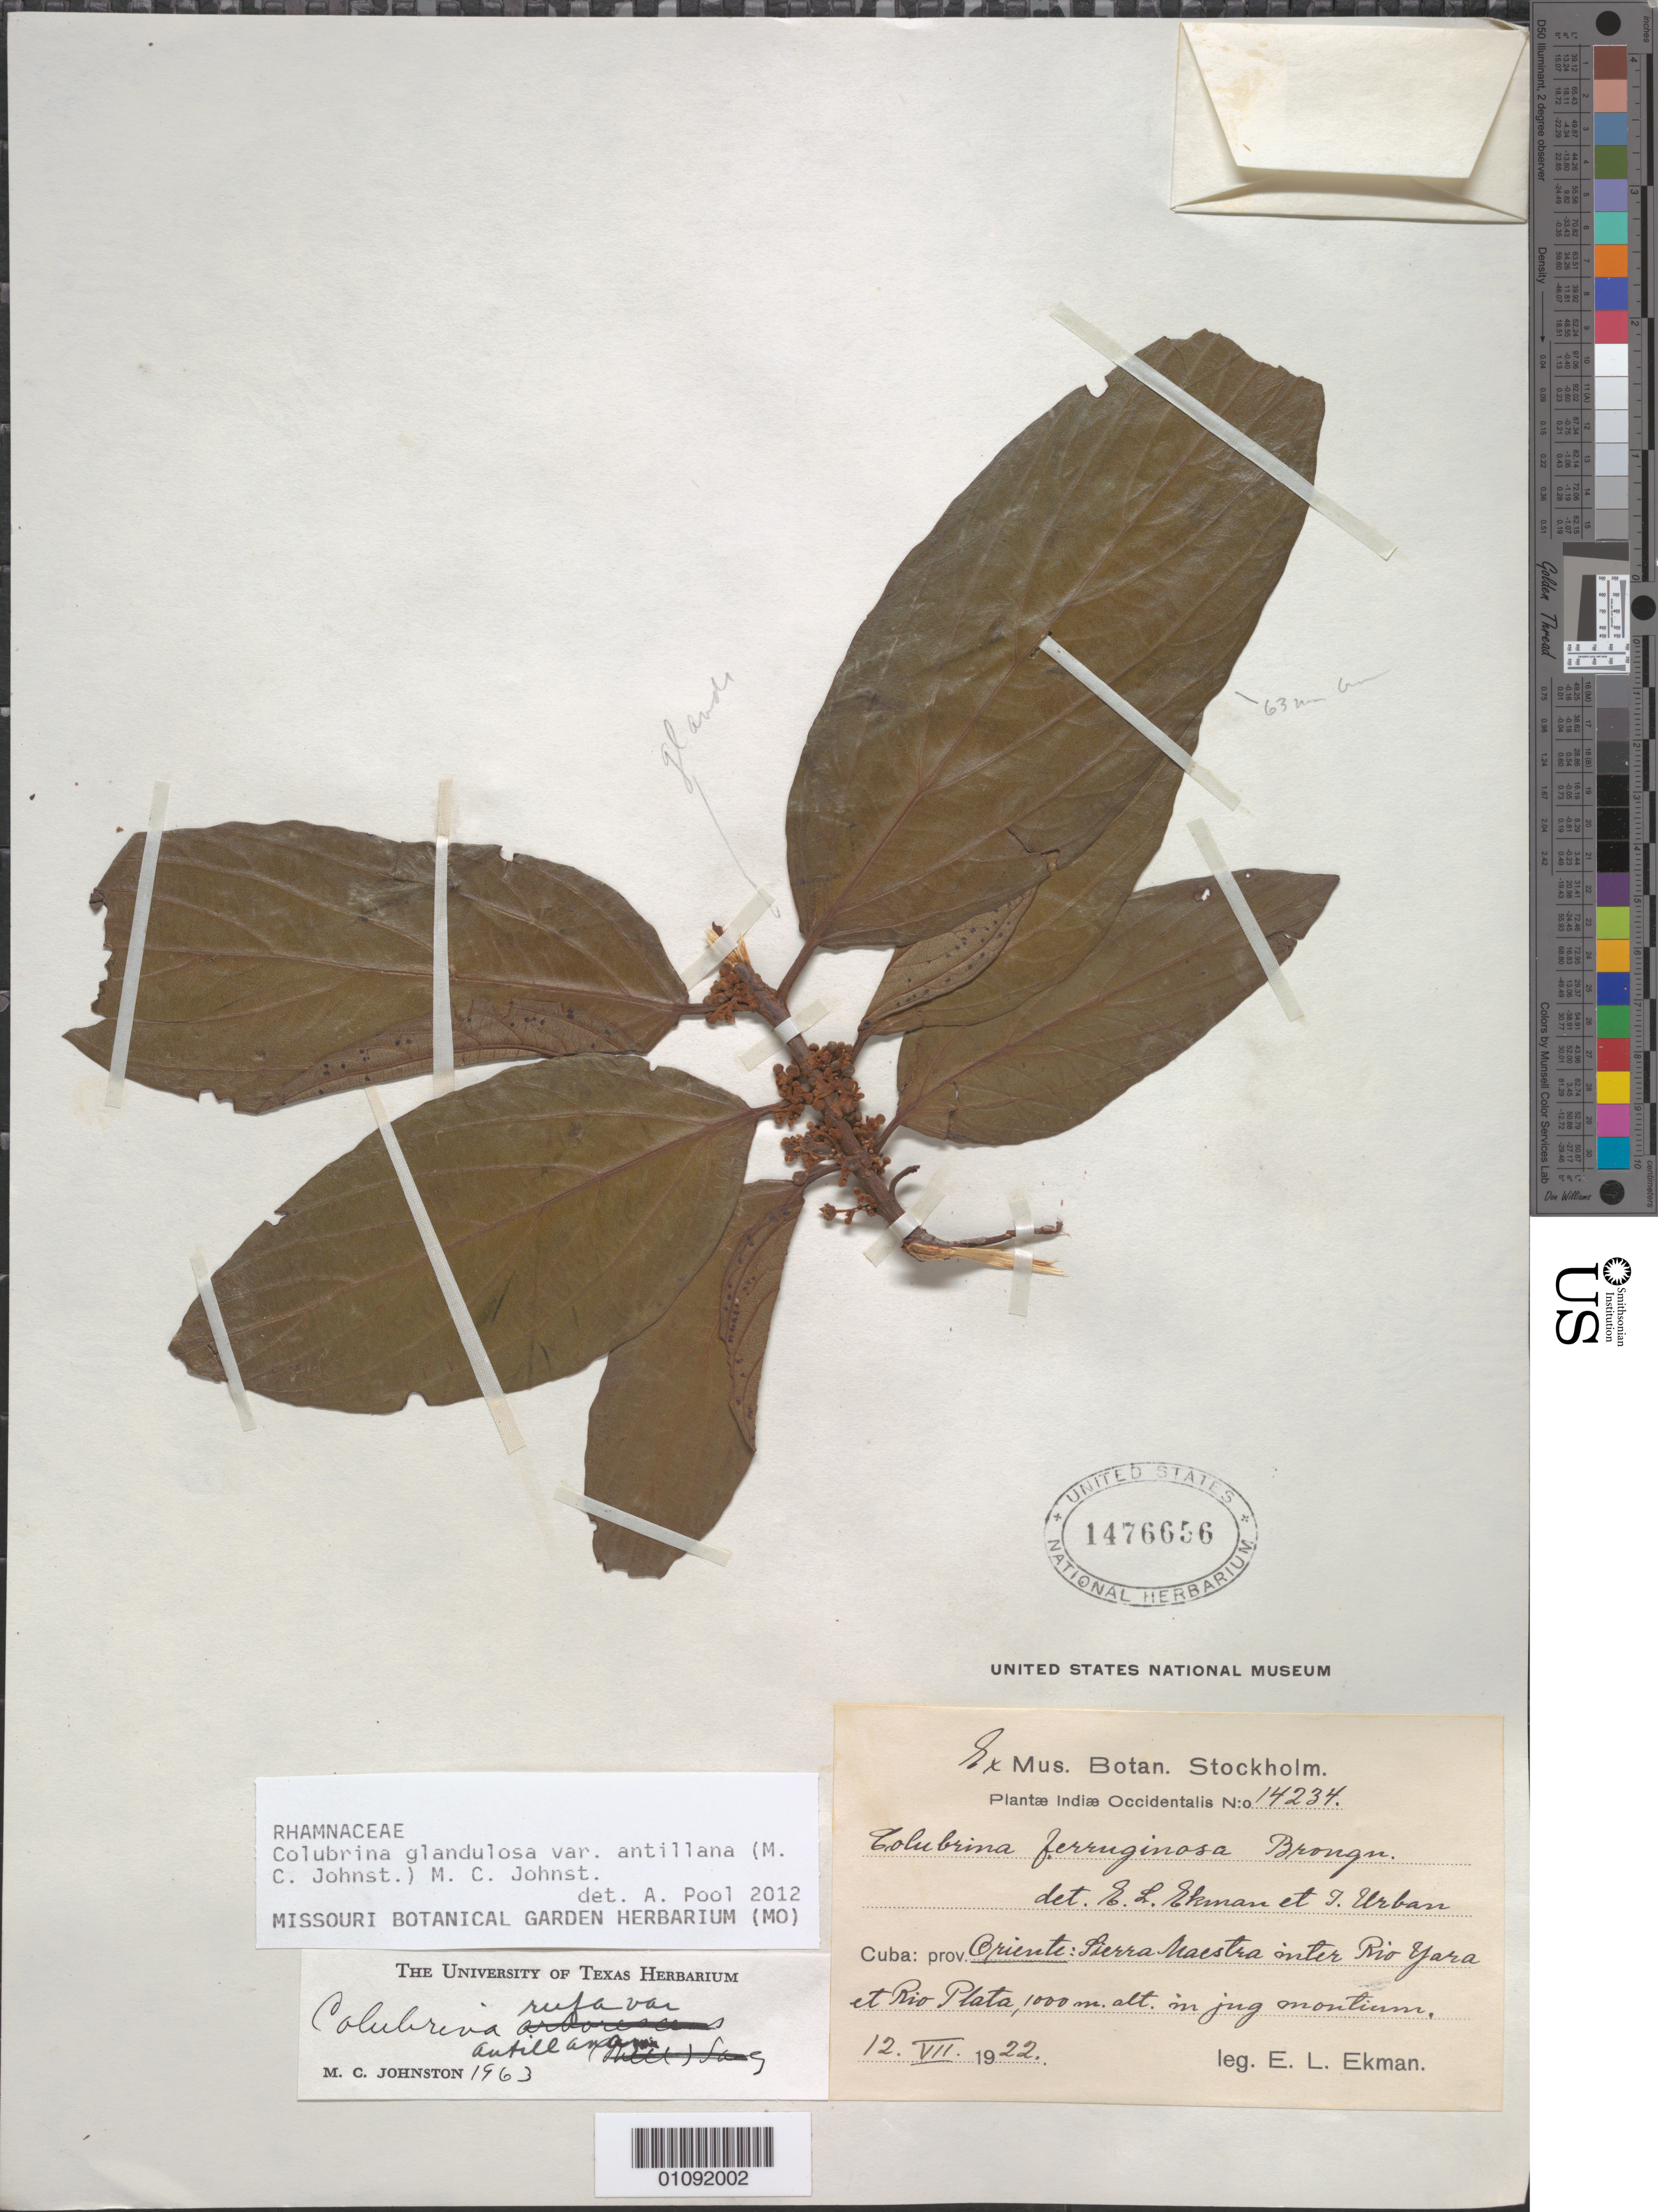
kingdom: Plantae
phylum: Tracheophyta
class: Magnoliopsida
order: Rosales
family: Rhamnaceae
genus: Colubrina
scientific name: Colubrina glandulosa var. antillana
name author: (M.C. Johnst.) M.C. Johnst.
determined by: Pool, A., (MO), Missouri Botanical Garden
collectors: E. L. Ekman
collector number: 14234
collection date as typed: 12 Jul 1922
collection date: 1922-07-12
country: Cuba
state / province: Granma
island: Cuba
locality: Oriente: Sierra Maestra inter Rio Yara et Rio Plata, in jug montium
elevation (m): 1000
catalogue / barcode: US 1476656